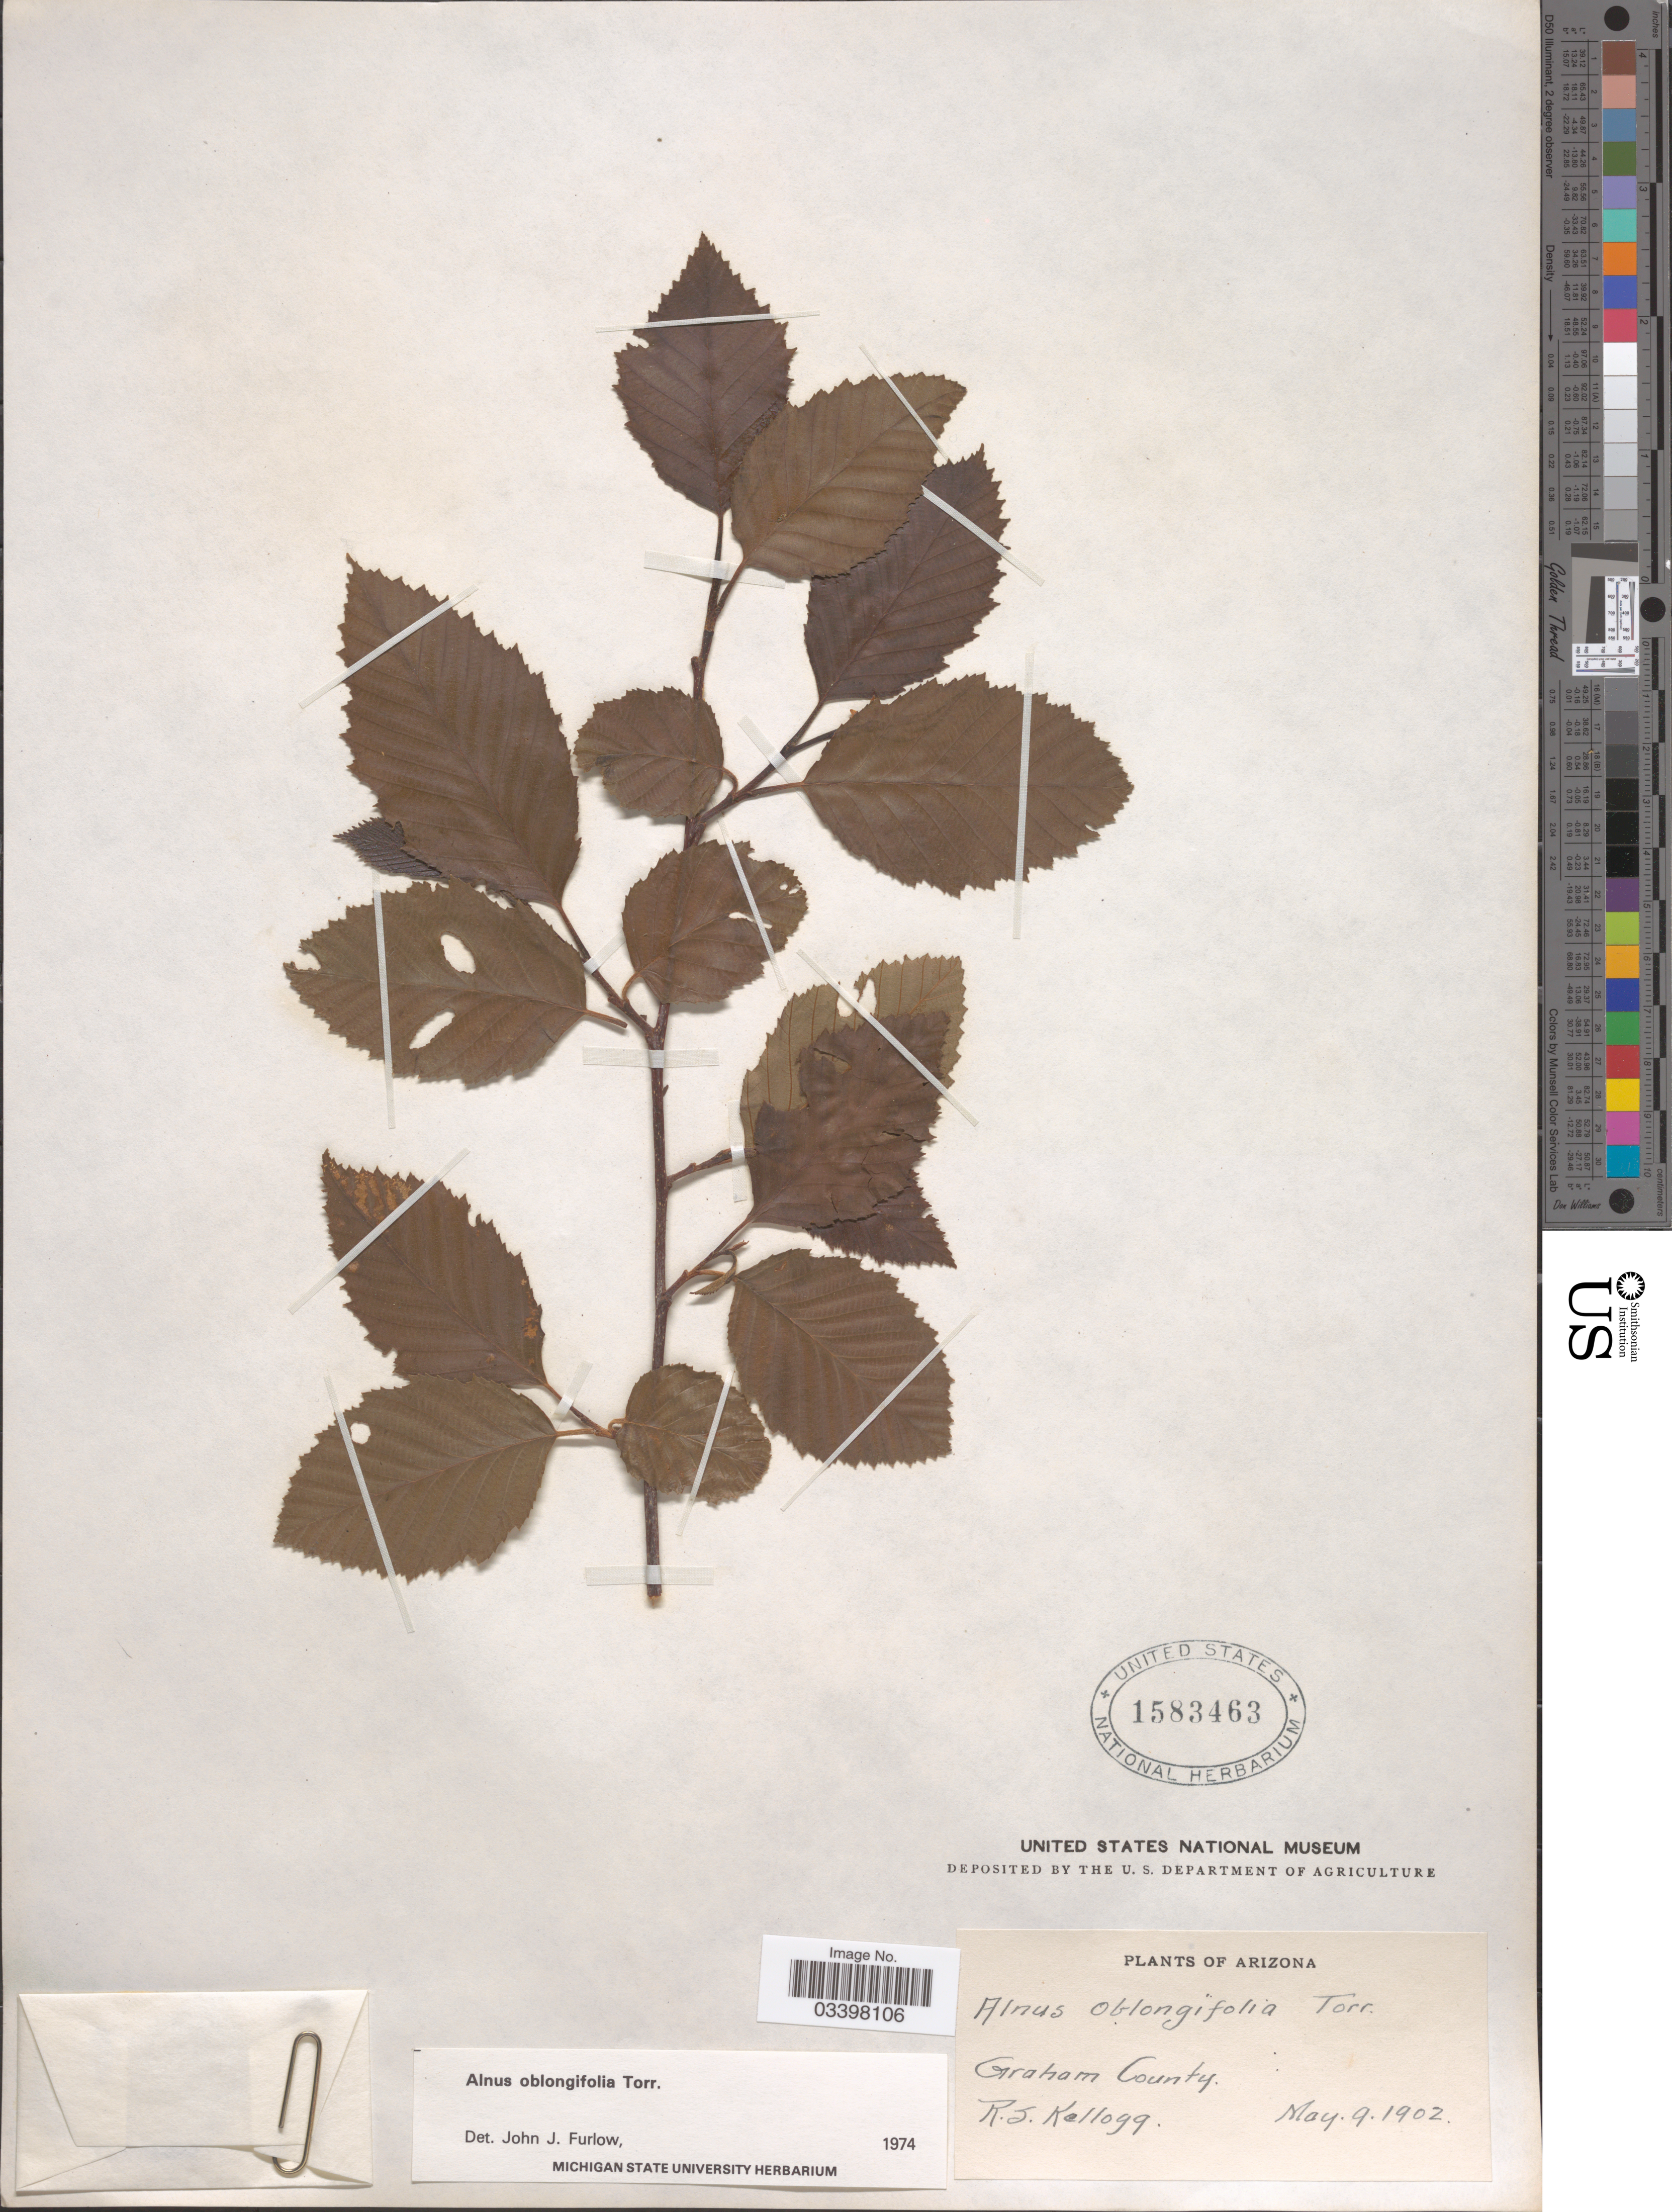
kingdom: Plantae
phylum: Tracheophyta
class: Magnoliopsida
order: Fagales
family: Betulaceae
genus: Alnus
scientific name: Alnus oblongifolia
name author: Torr. in Emory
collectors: R. Kellogg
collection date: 1902-05-09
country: United States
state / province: Arizona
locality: Graham County.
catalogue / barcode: US 1583463